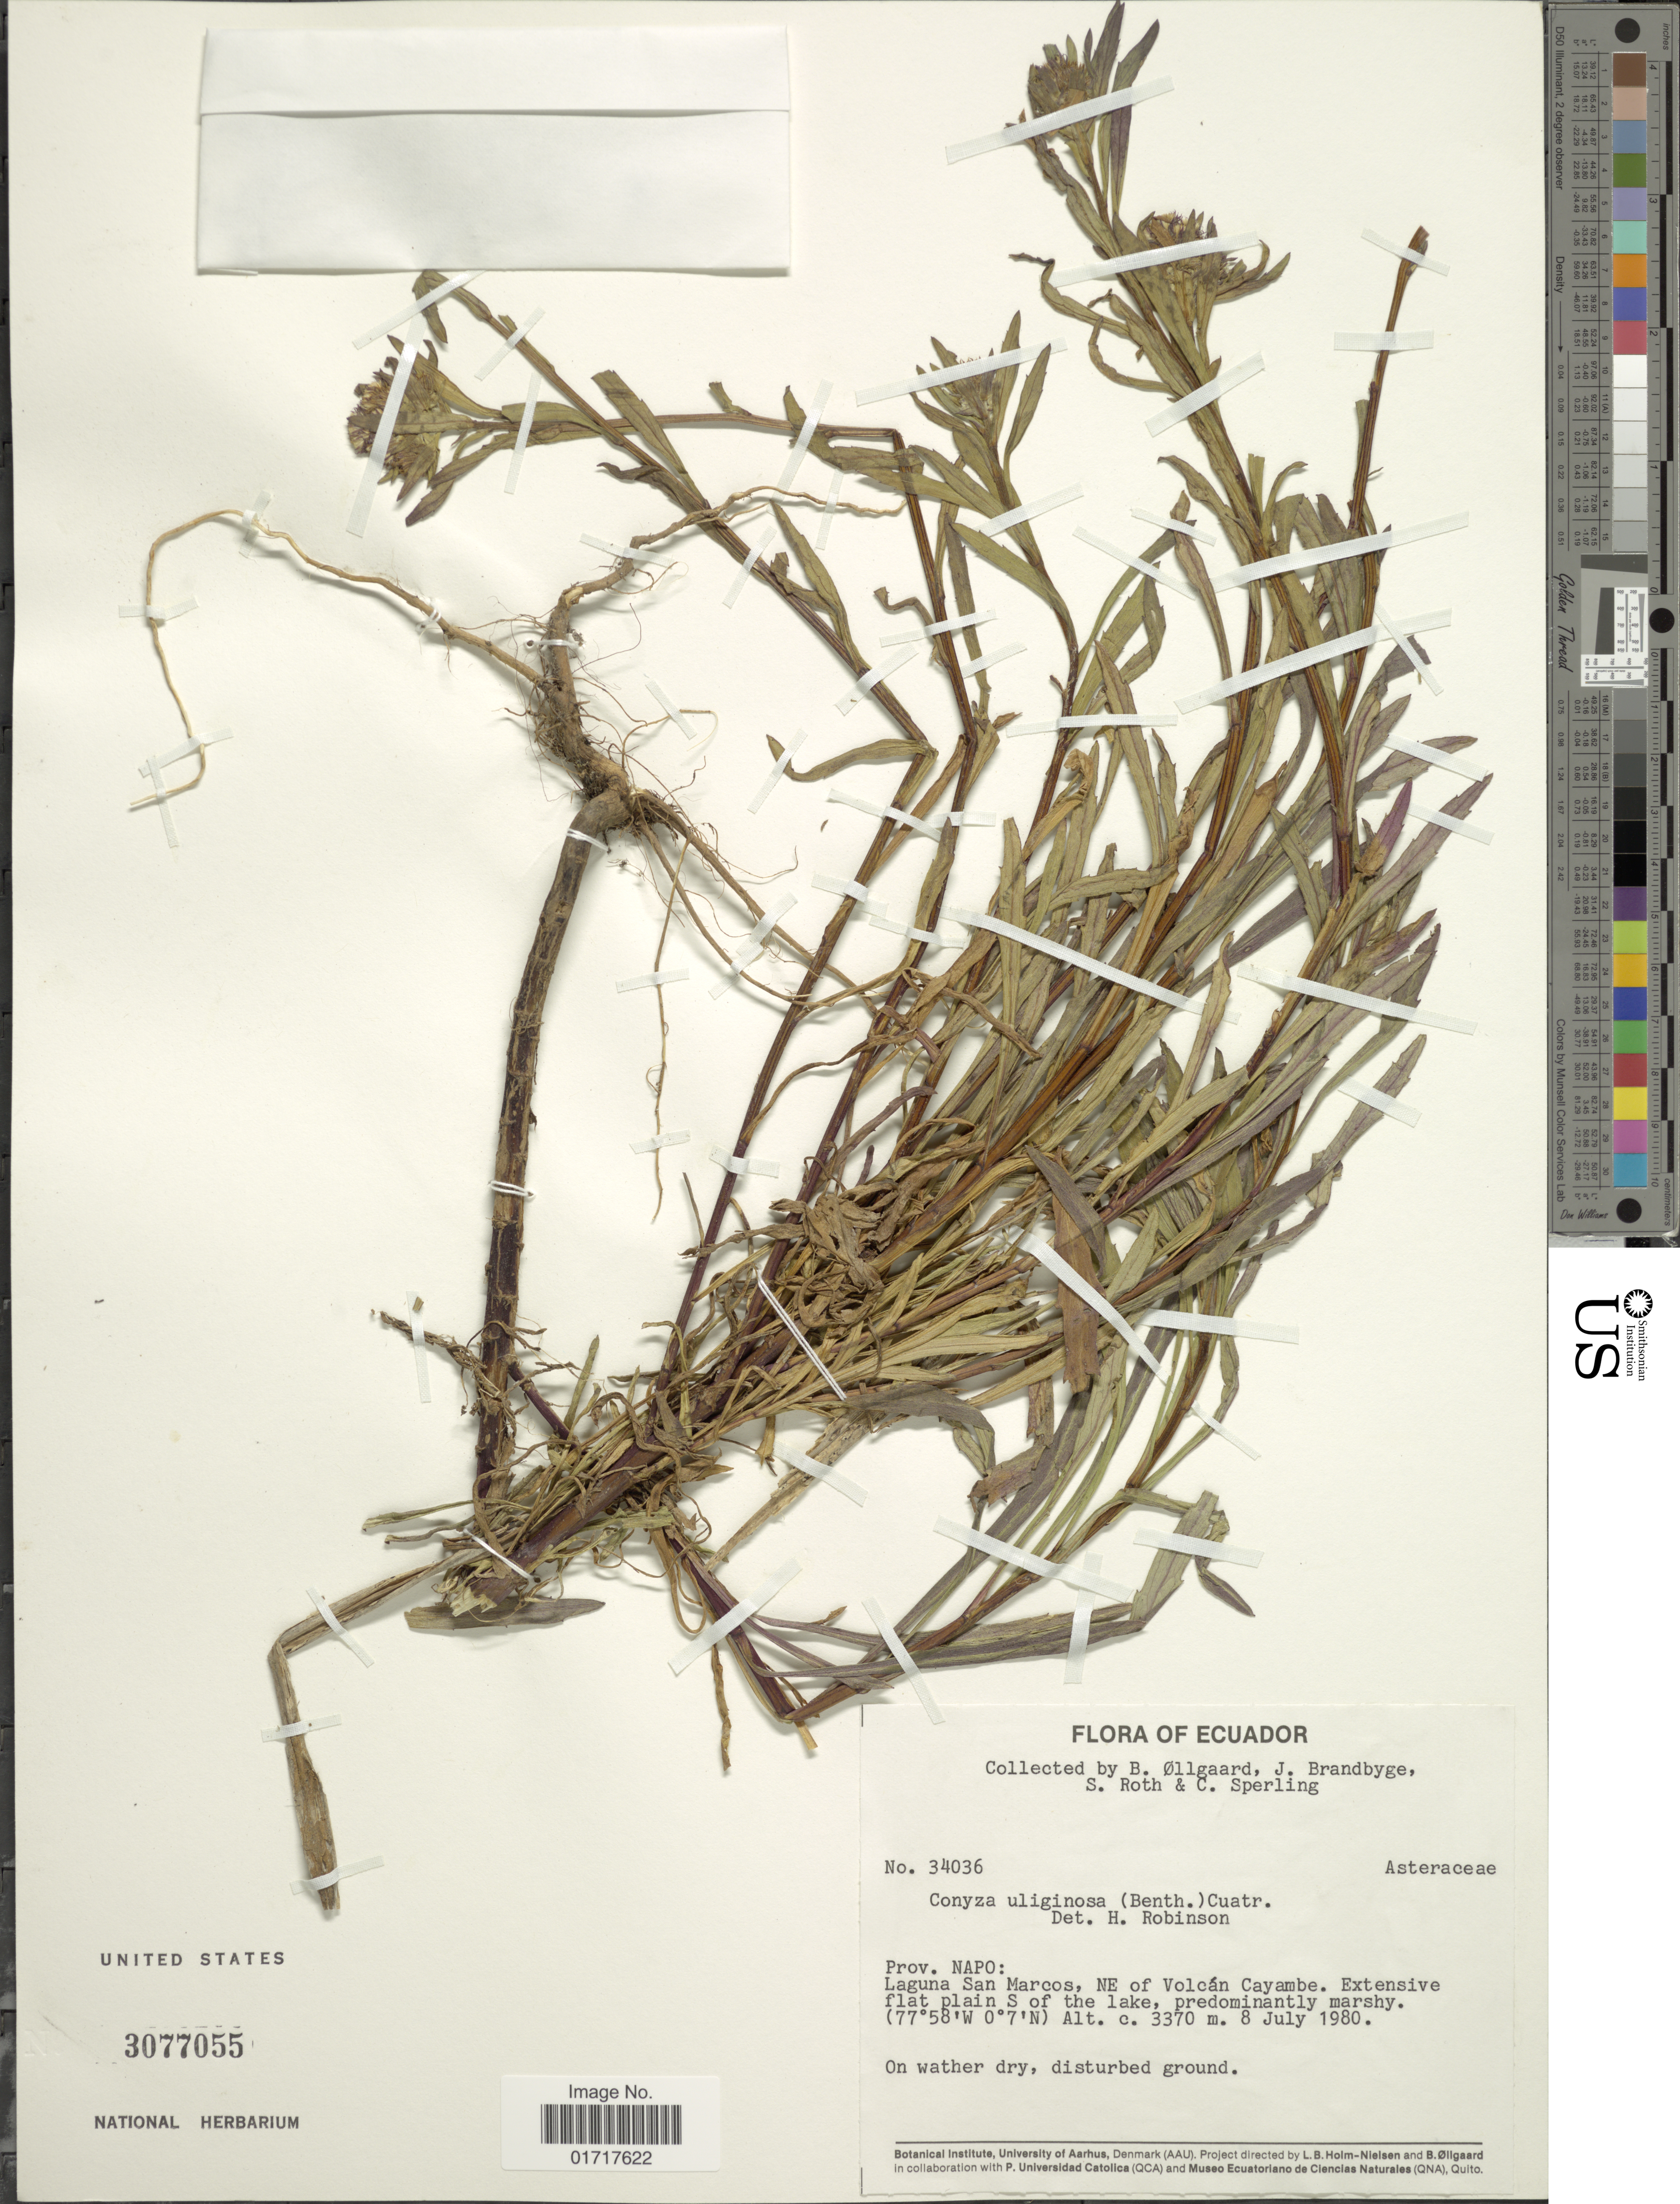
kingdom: Plantae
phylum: Tracheophyta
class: Magnoliopsida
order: Asterales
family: Asteraceae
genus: Conyza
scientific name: Conyza uliginosa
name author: (Benth.) Cuatrec.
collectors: B. Øllgaard, J. Brandbyge, S. Roth & C. Sperling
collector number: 34036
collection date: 1980-07-08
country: Ecuador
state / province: Napo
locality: Prov. Napo: Laguna San Marcos, NE of Volcan Cayambe.Extensive flat plain S of the lake predominantly marshy.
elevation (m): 3370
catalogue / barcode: US 3077055